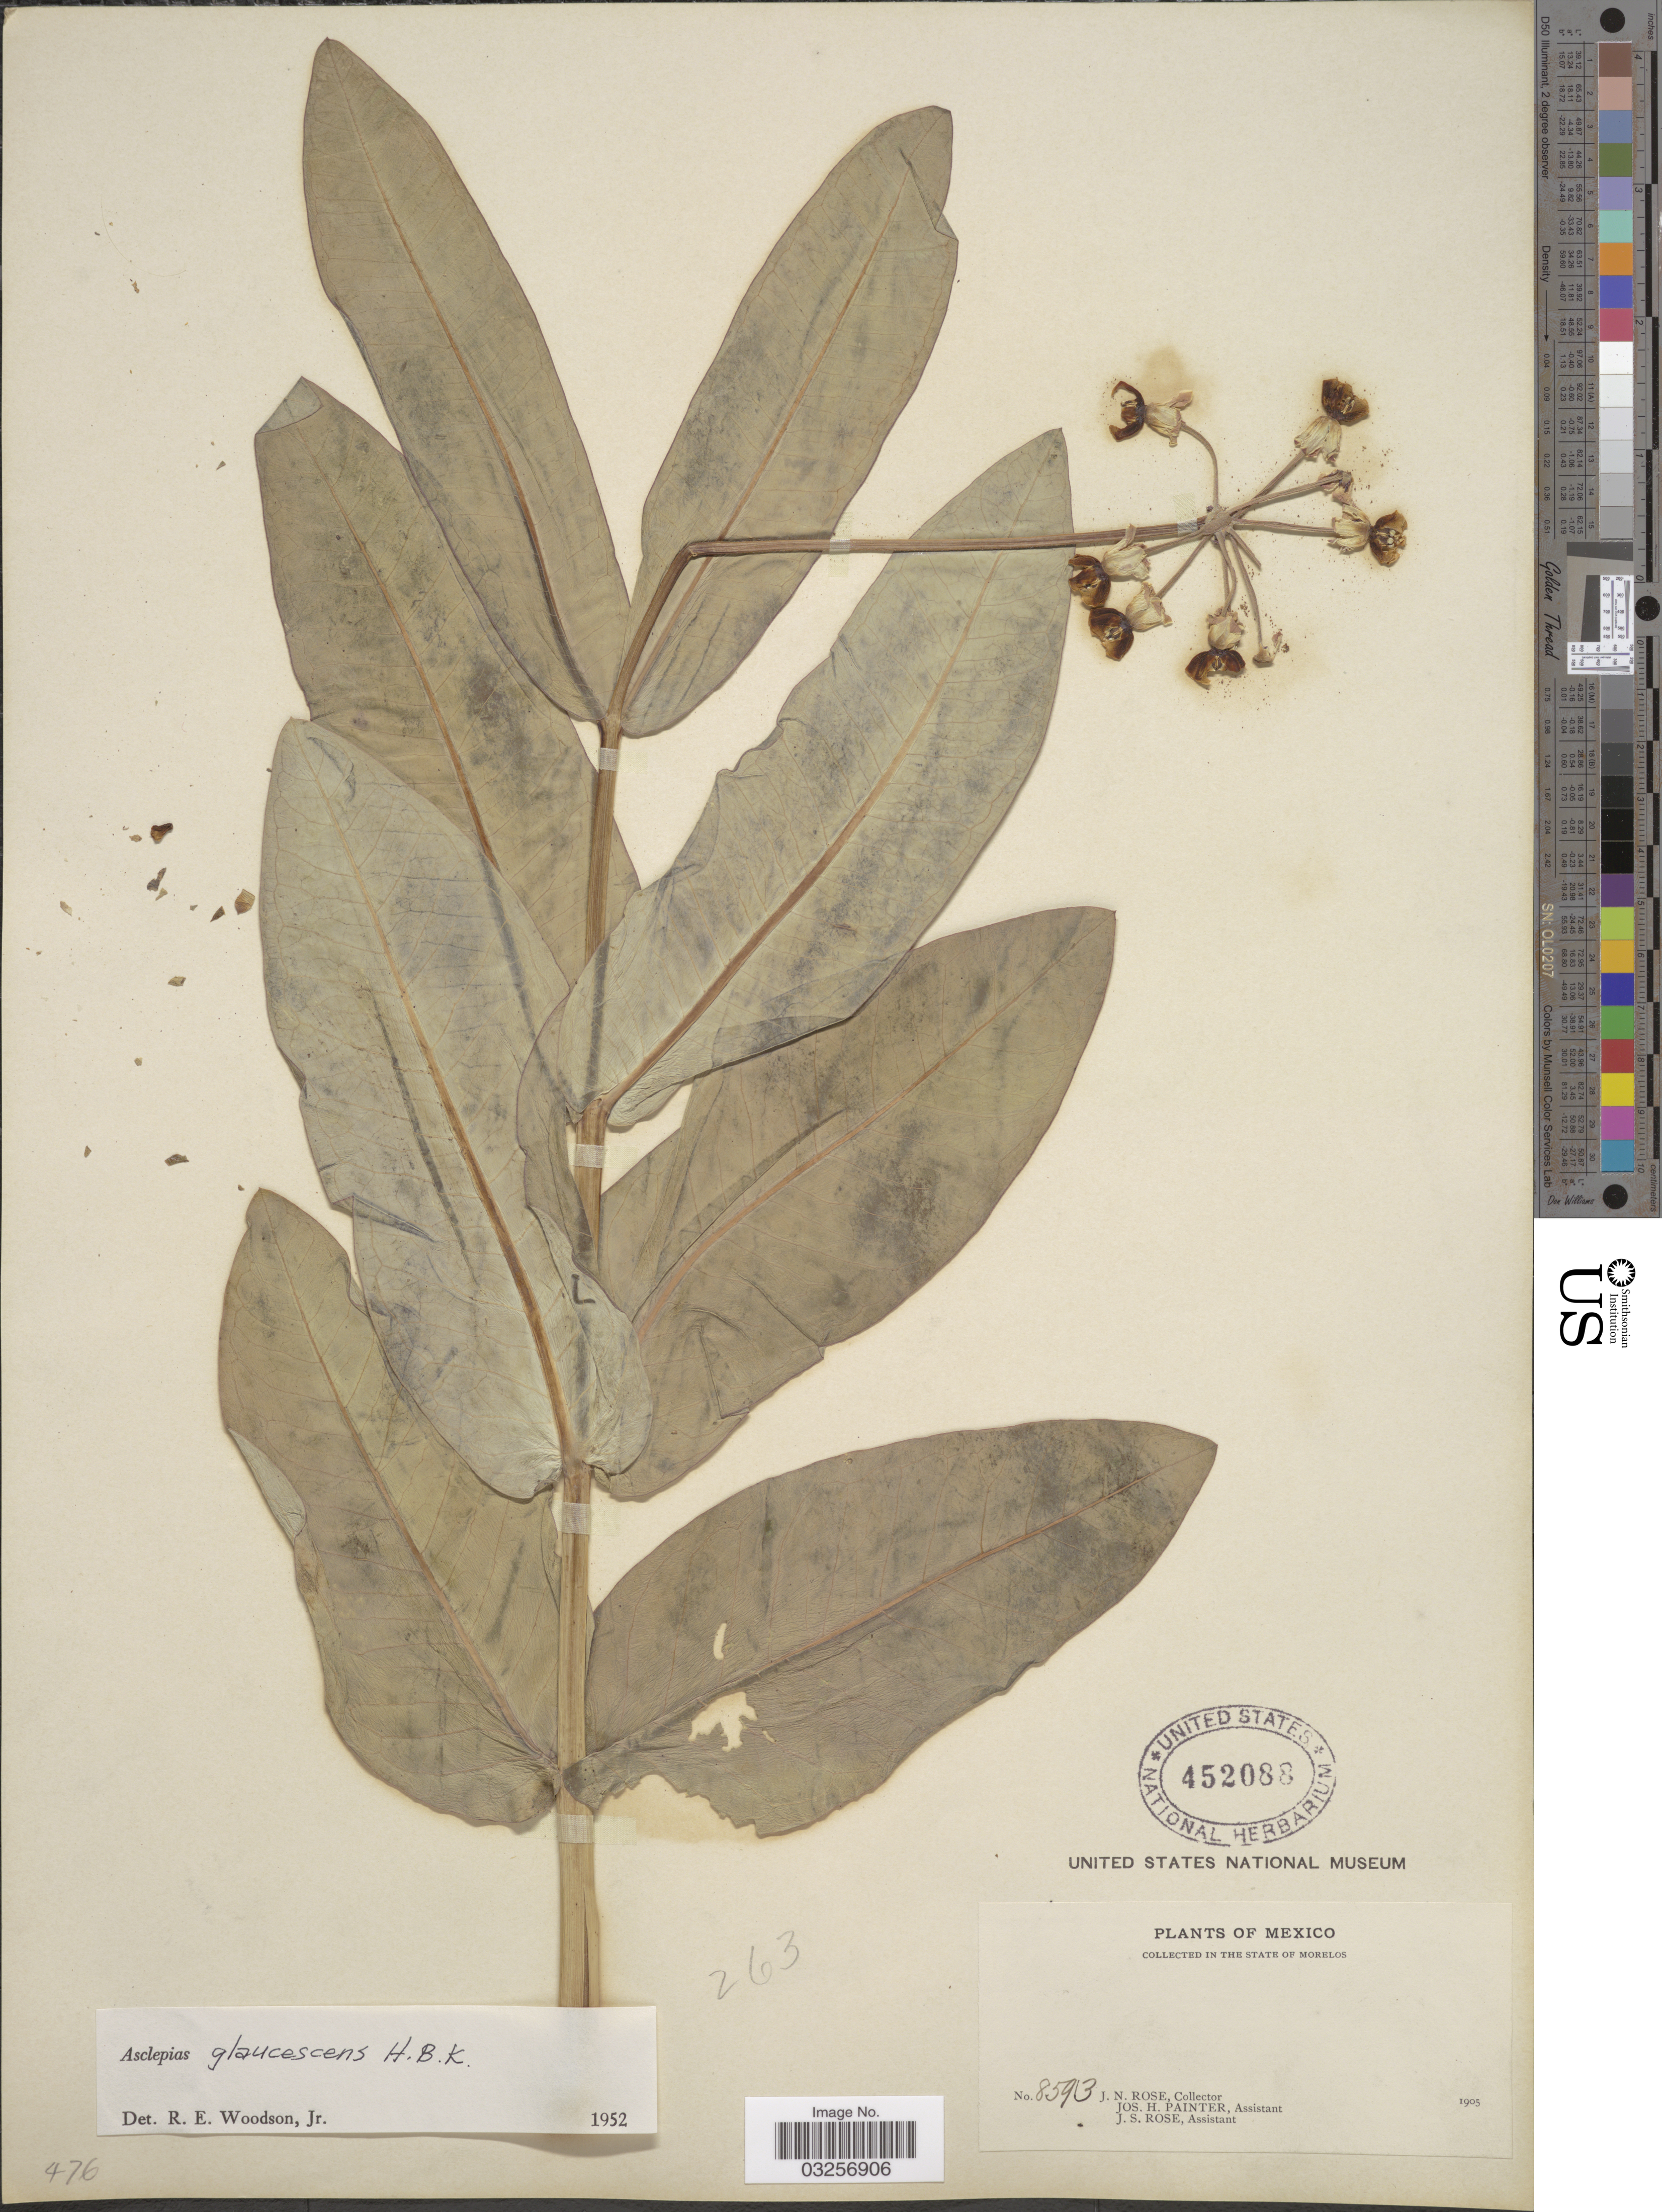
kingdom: Plantae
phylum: Tracheophyta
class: Magnoliopsida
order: Gentianales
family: Apocynaceae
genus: Asclepias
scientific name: Asclepias glaucescens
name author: Kunth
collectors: J. N. Rose, J. H. Painter & J. S. Rose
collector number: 8593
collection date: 1905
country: Mexico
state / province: Morelos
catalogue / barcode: US 452088